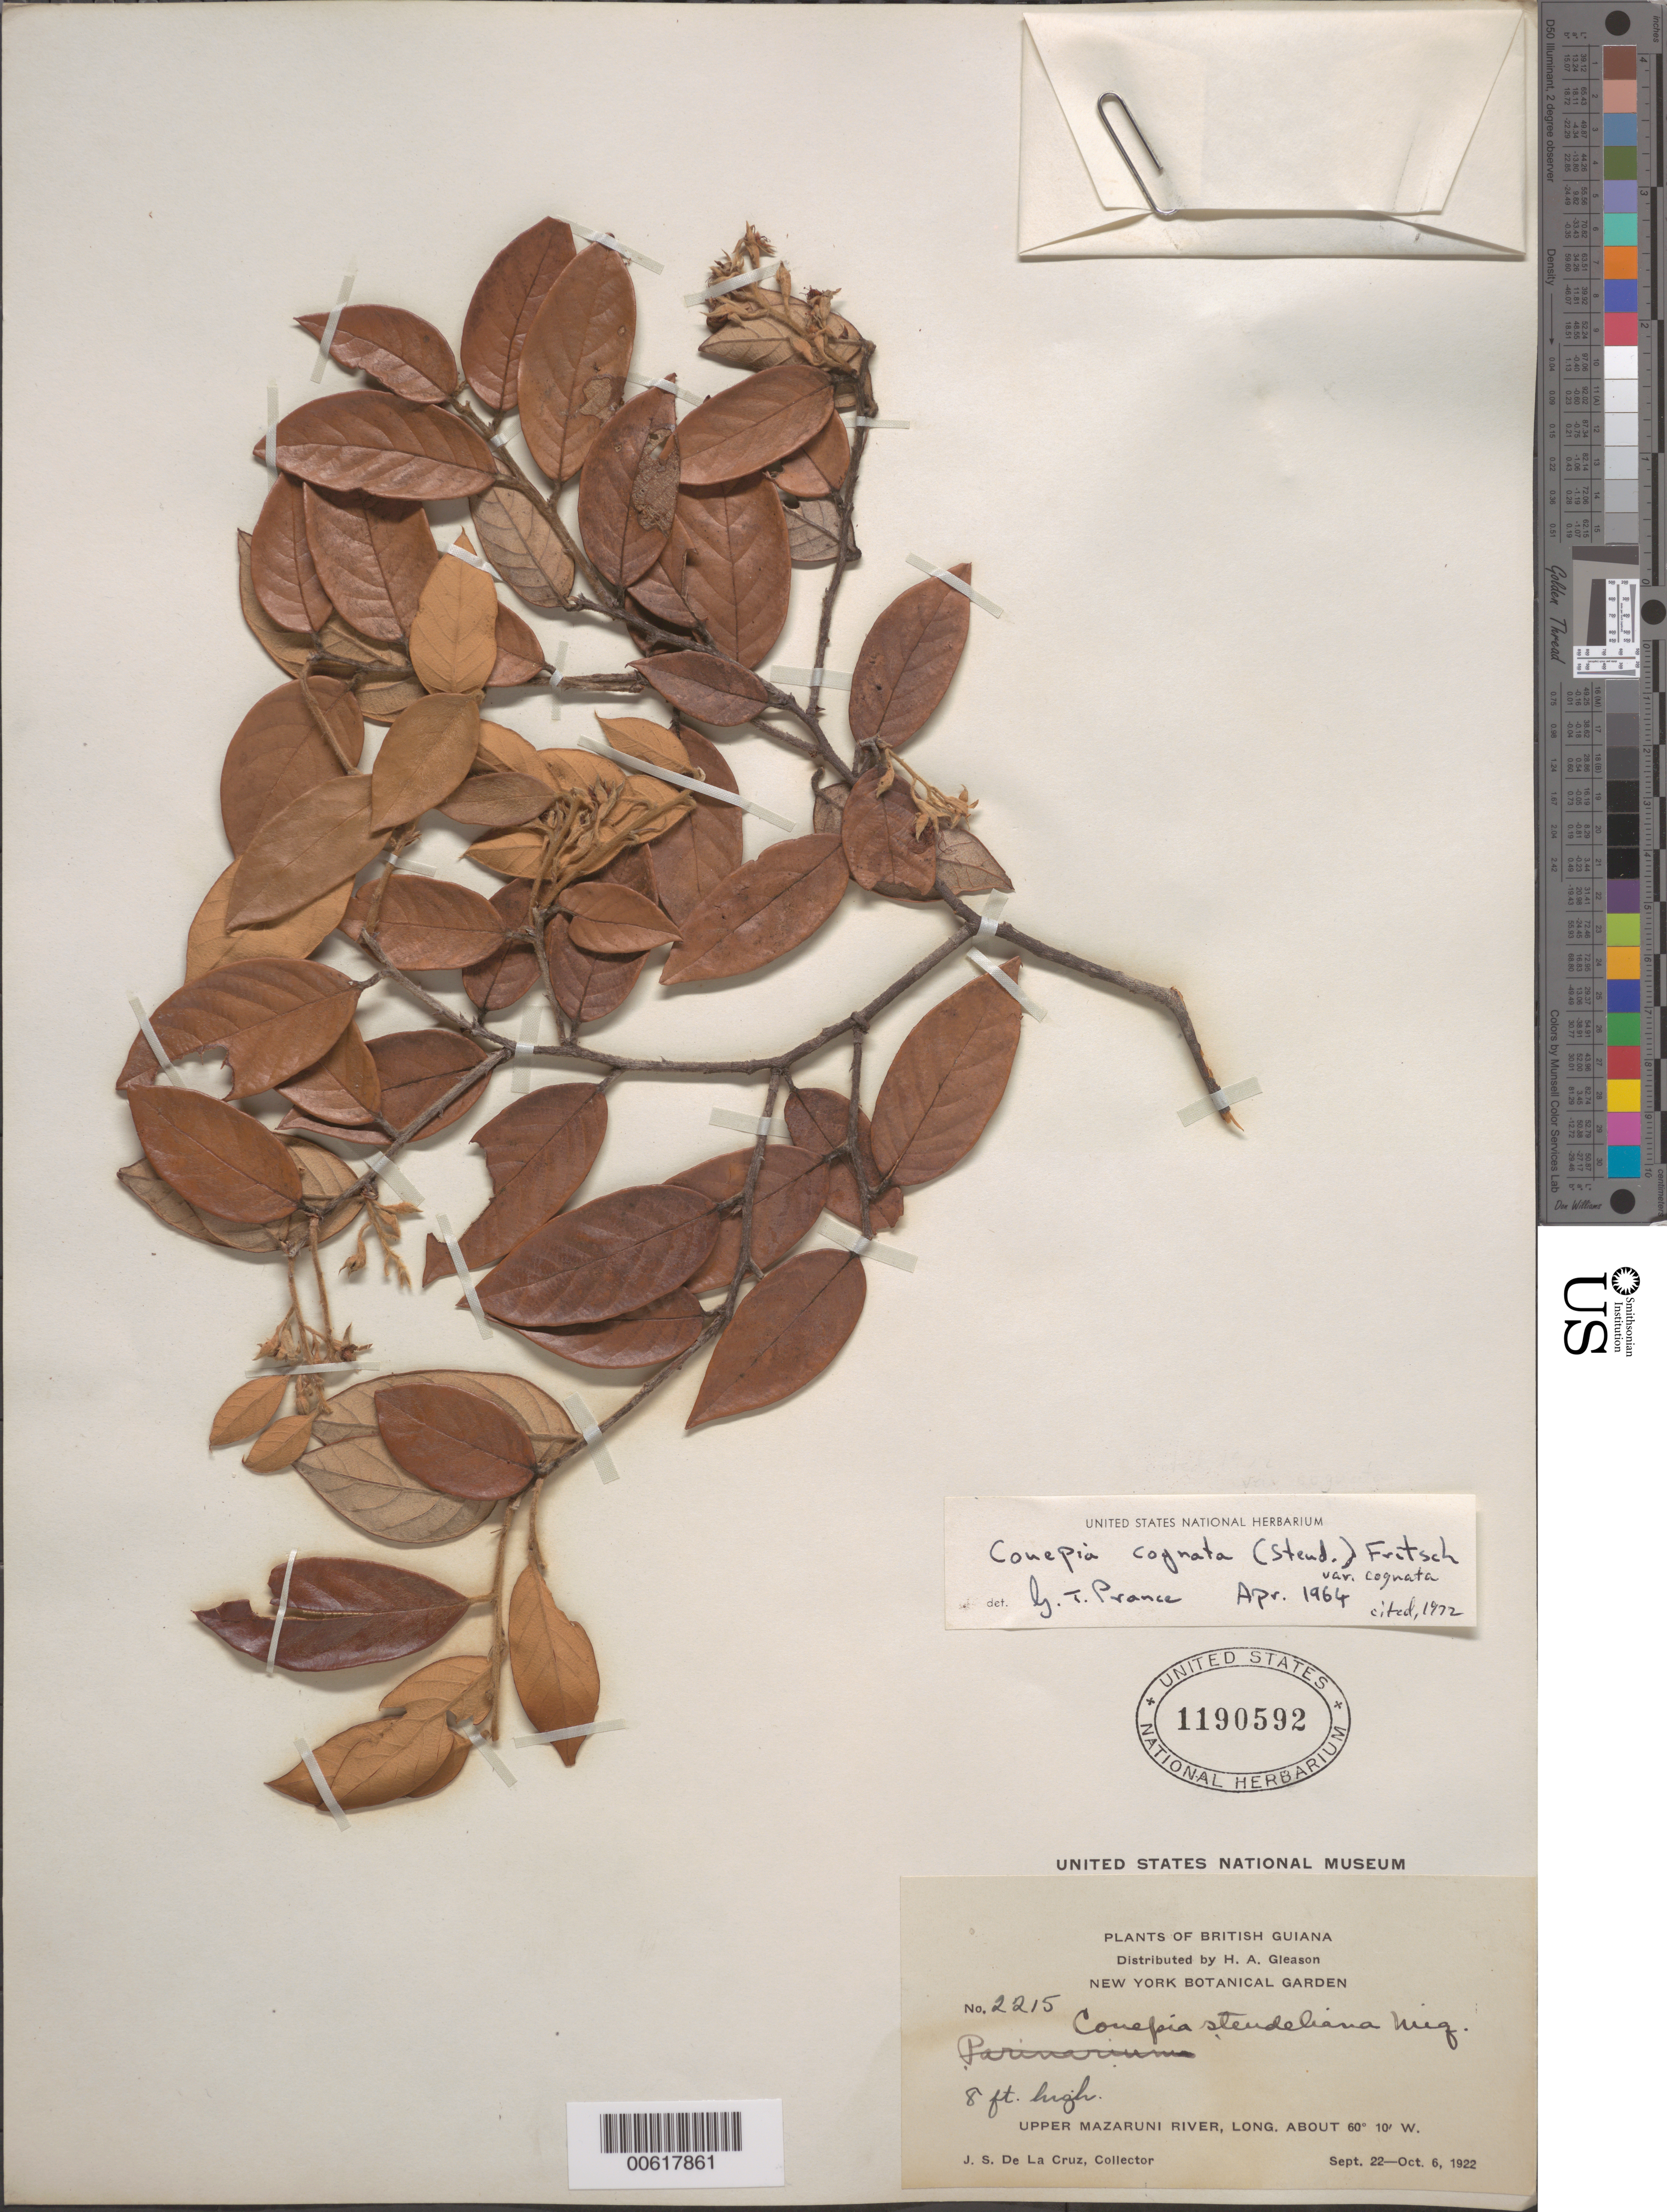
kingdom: Plantae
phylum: Tracheophyta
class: Magnoliopsida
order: Malpighiales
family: Chrysobalanaceae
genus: Gaulettia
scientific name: Gaulettia cognata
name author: (Steud.) Sothers & Prance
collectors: J. S. de la Cruz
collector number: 2215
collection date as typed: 22-Sep-22 to 6-Oct-22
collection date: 1922-09-22/1922-10-06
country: Guyana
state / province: Cuyuni-Mazaruni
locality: Upper Mazaruni R.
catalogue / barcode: US 1190592